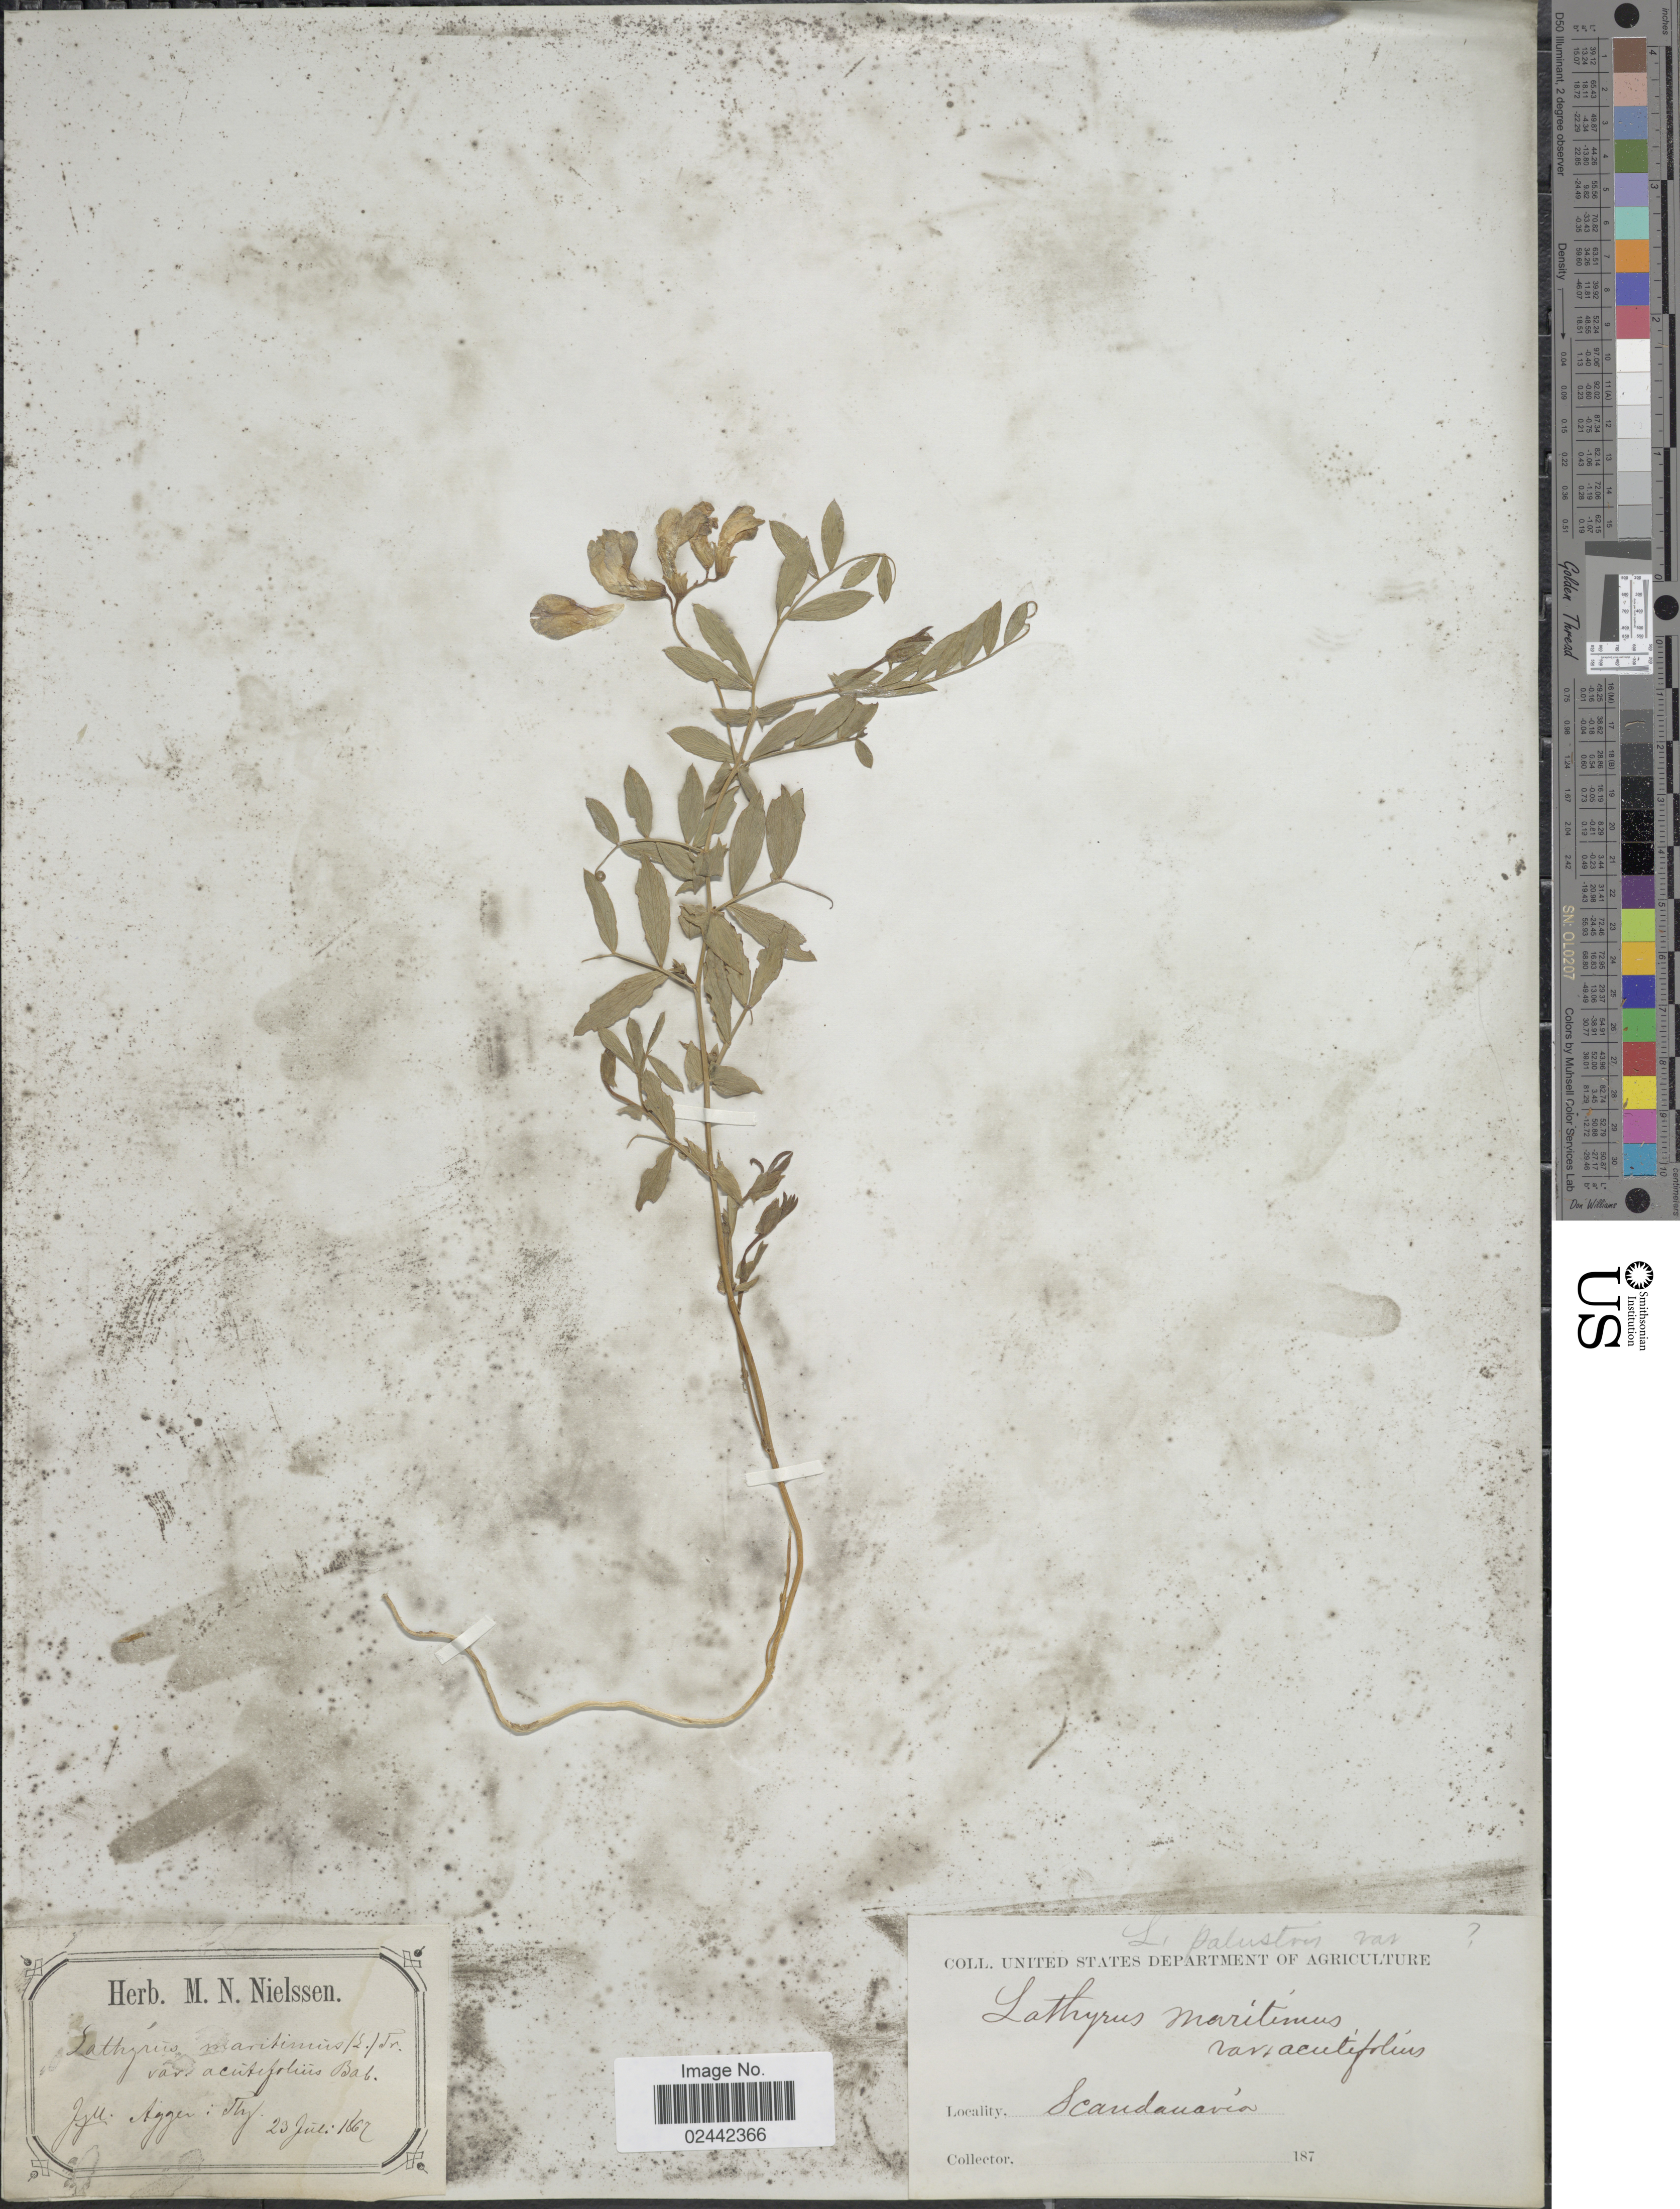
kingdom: Plantae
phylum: Tracheophyta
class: Magnoliopsida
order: Fabales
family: Fabaceae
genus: Lathyrus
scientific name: Lathyrus japonicus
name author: Willd.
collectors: Ex herb. M. N. Nielssen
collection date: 1867-07-23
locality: Scandinavia. J [illegible text]ll. Agger.: Thy.